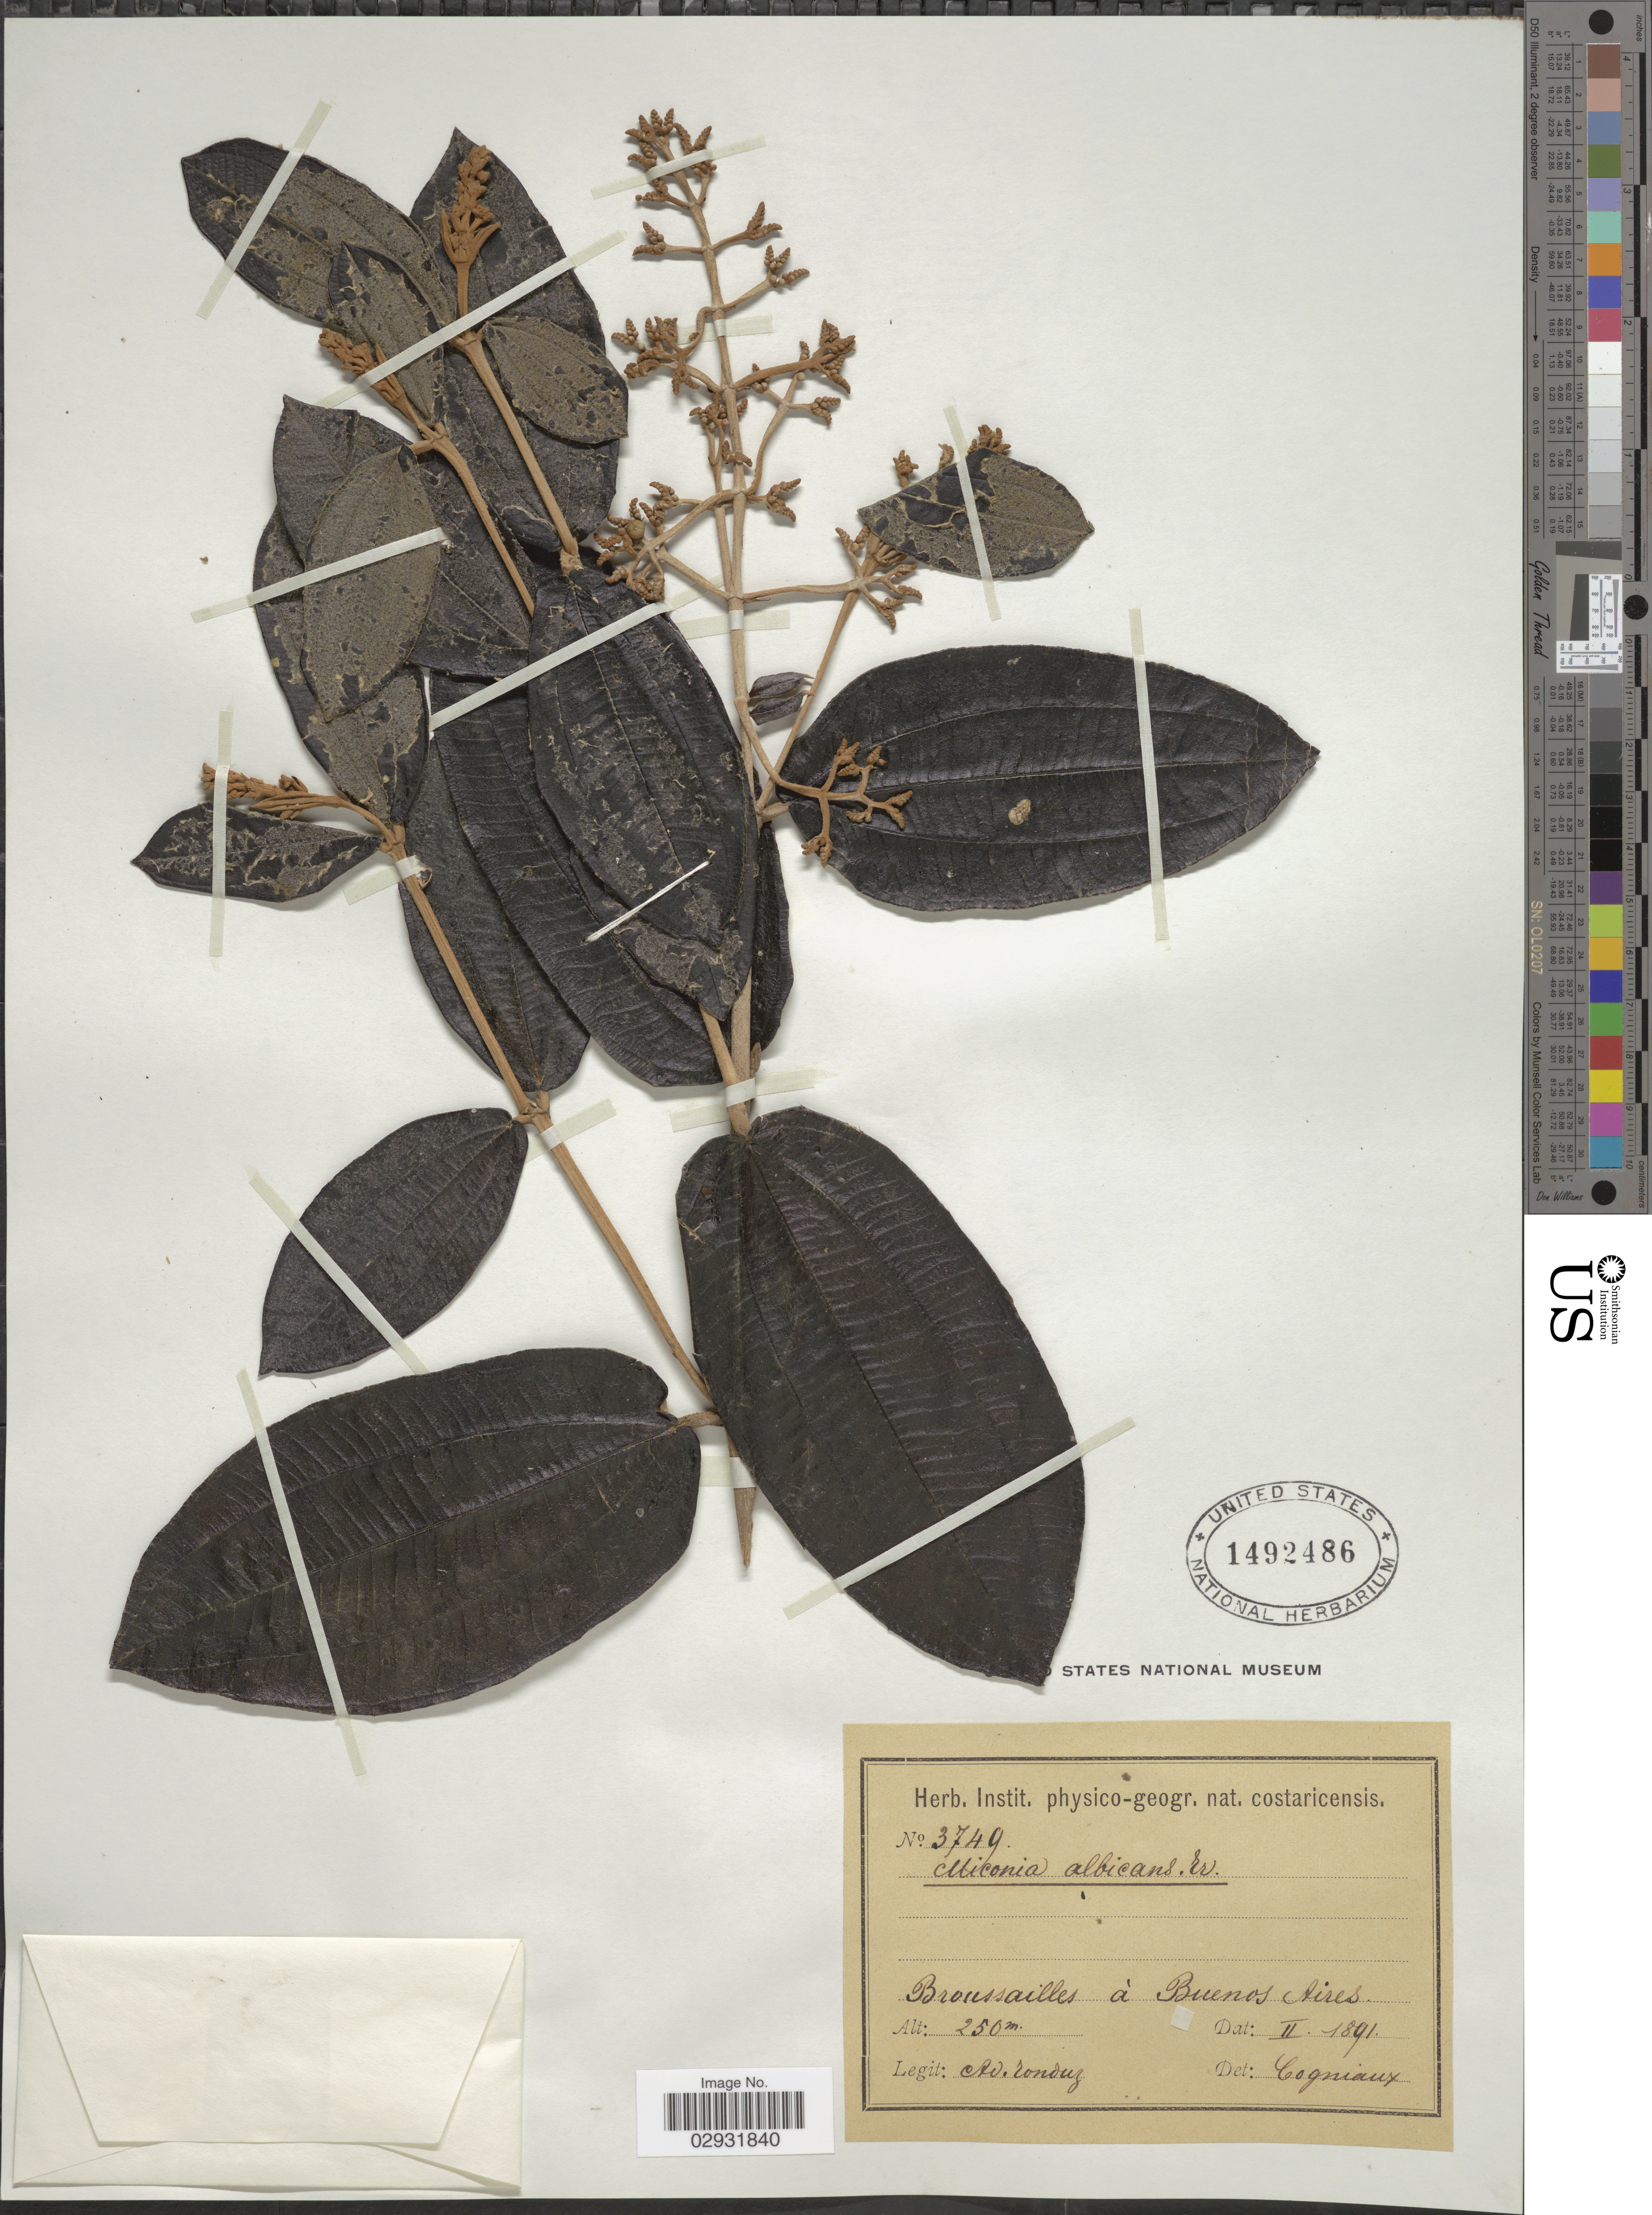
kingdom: Plantae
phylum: Tracheophyta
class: Magnoliopsida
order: Myrtales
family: Melastomataceae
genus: Miconia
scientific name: Miconia albicans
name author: (Sw.) Steud.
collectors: A. Tonduz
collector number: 3749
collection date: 1891-02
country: Costa Rica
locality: Broussailles á Buenos Aires.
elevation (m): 250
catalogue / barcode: US 1492486